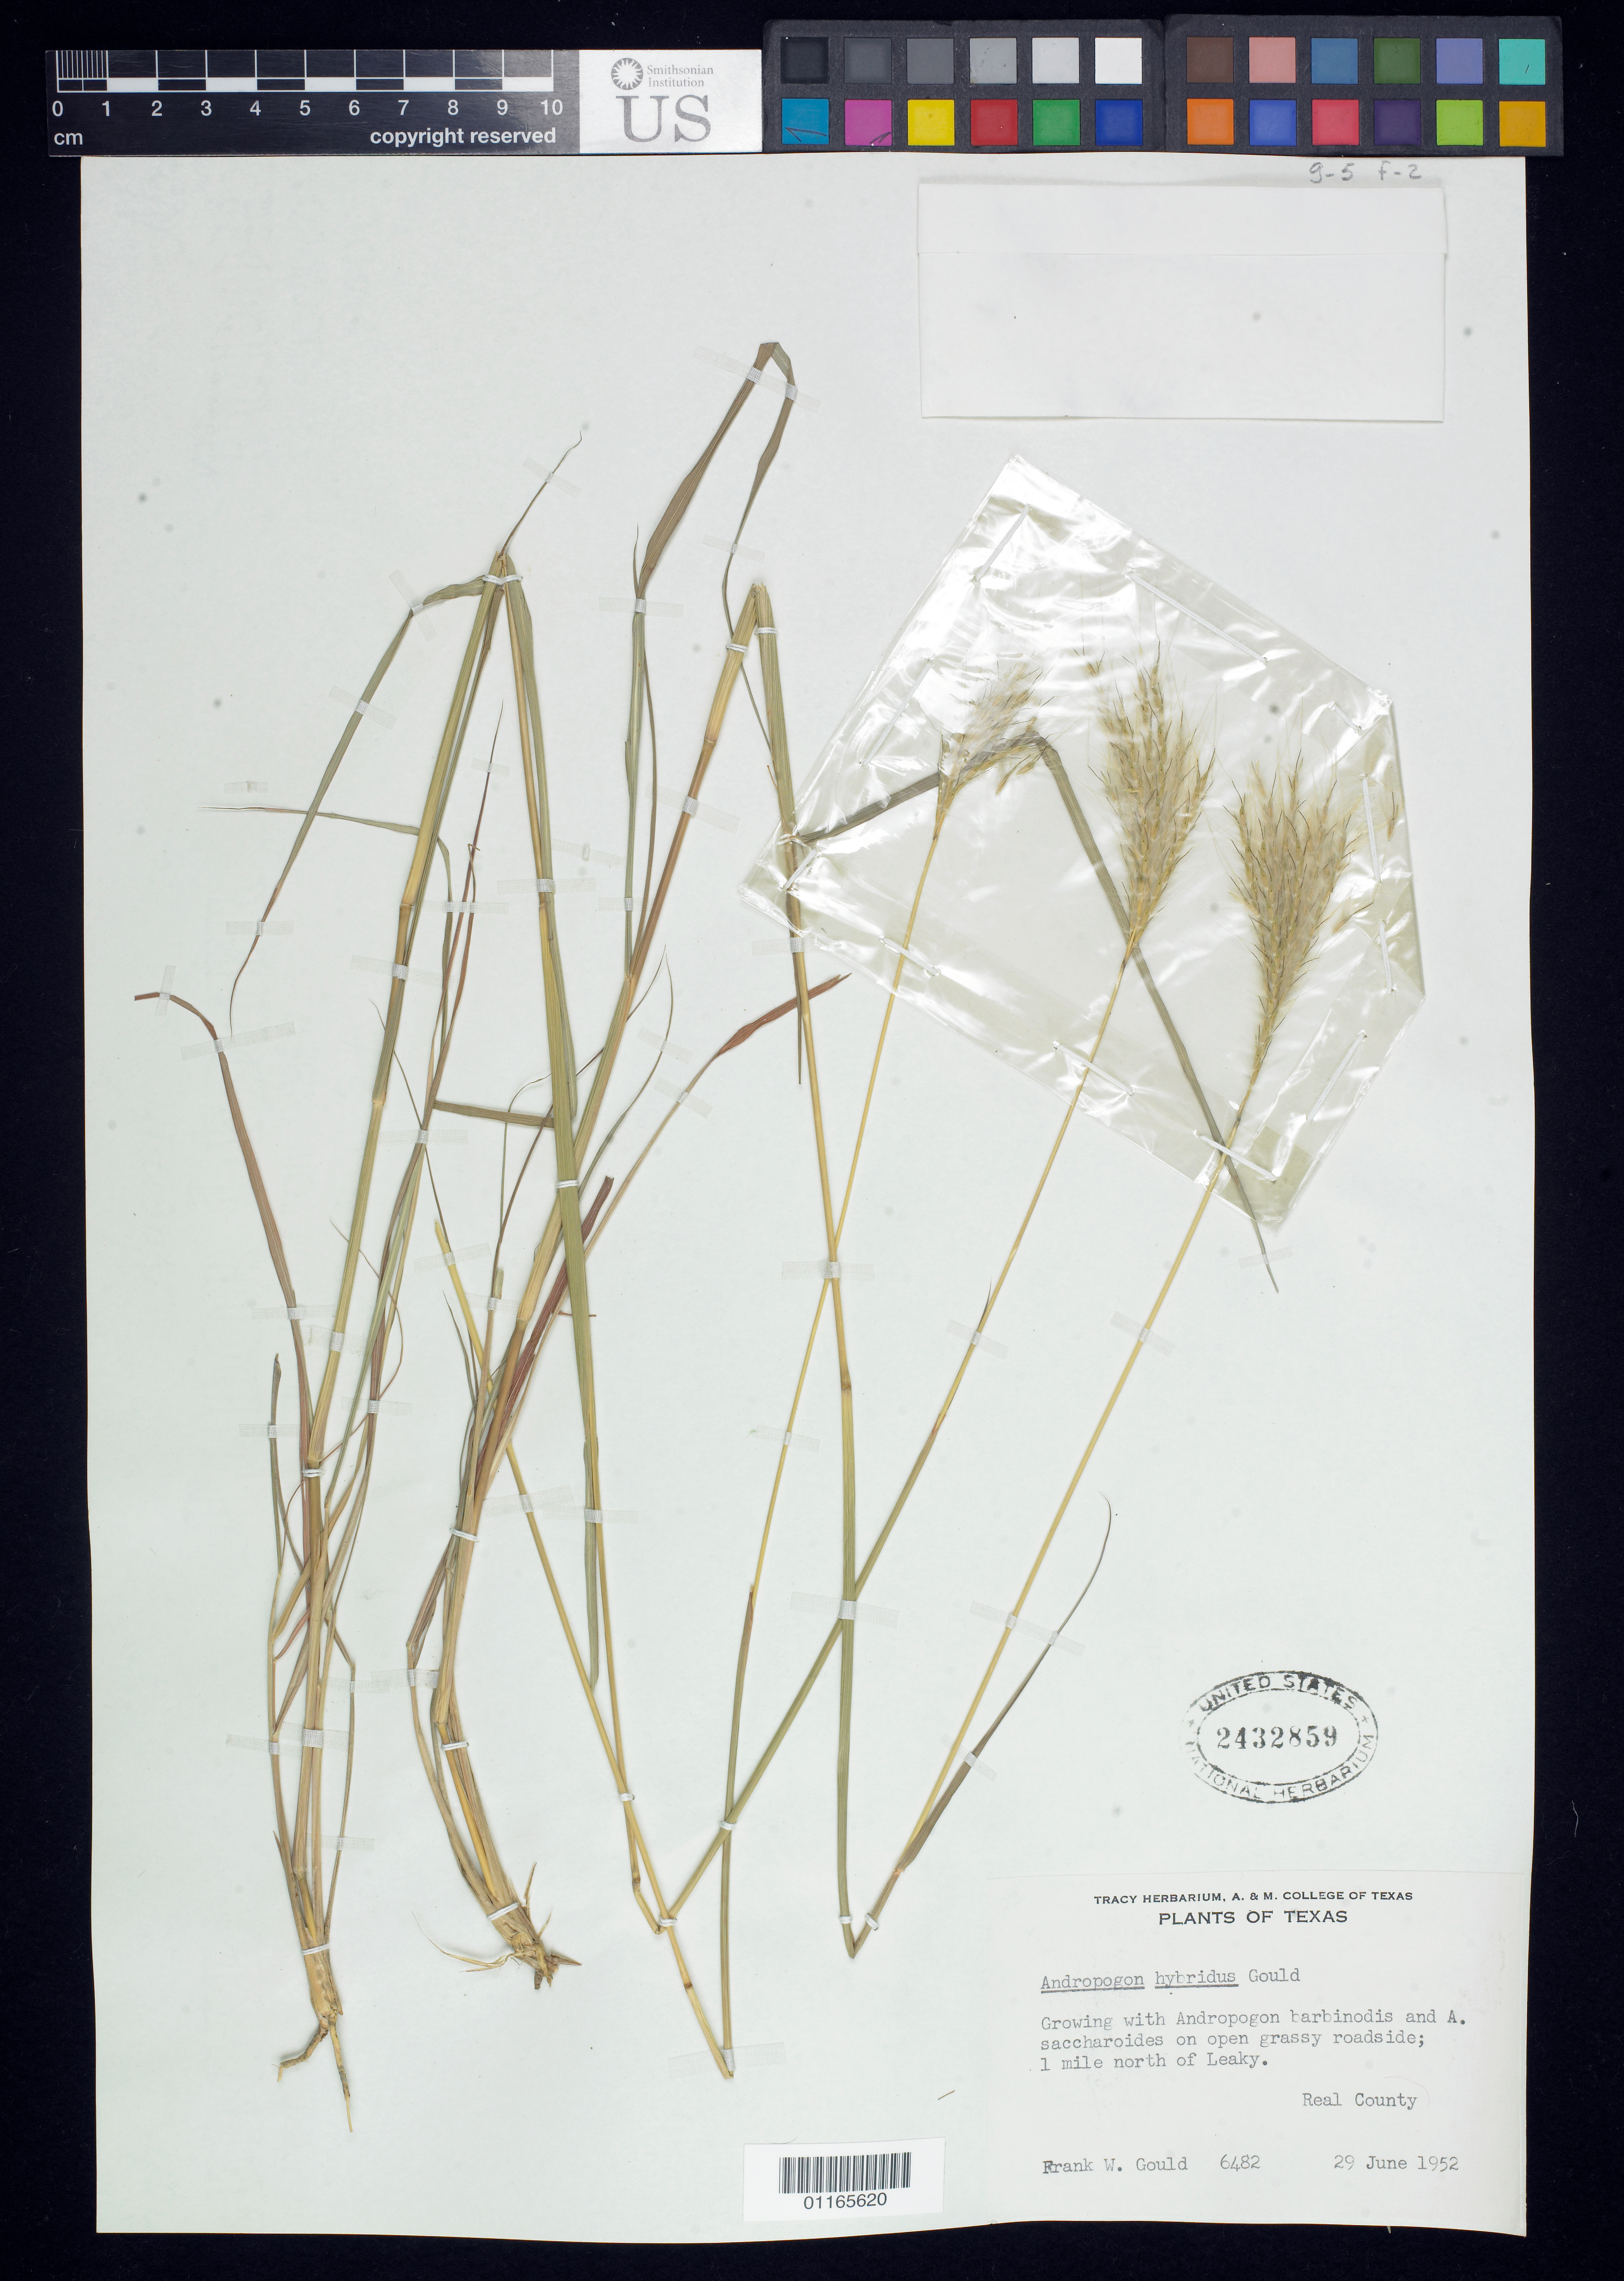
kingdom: Plantae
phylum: Tracheophyta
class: Liliopsida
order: Poales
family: Poaceae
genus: Andropogon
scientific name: Andropogon hybridus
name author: Gould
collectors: F. W. Gould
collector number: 6482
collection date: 1952-06-29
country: United States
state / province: Texas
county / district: Real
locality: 1 mile north of Leaky.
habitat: Growing with Andropogon barbinodis and A. saccharoides on open grassy roadside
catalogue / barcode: US 2432859